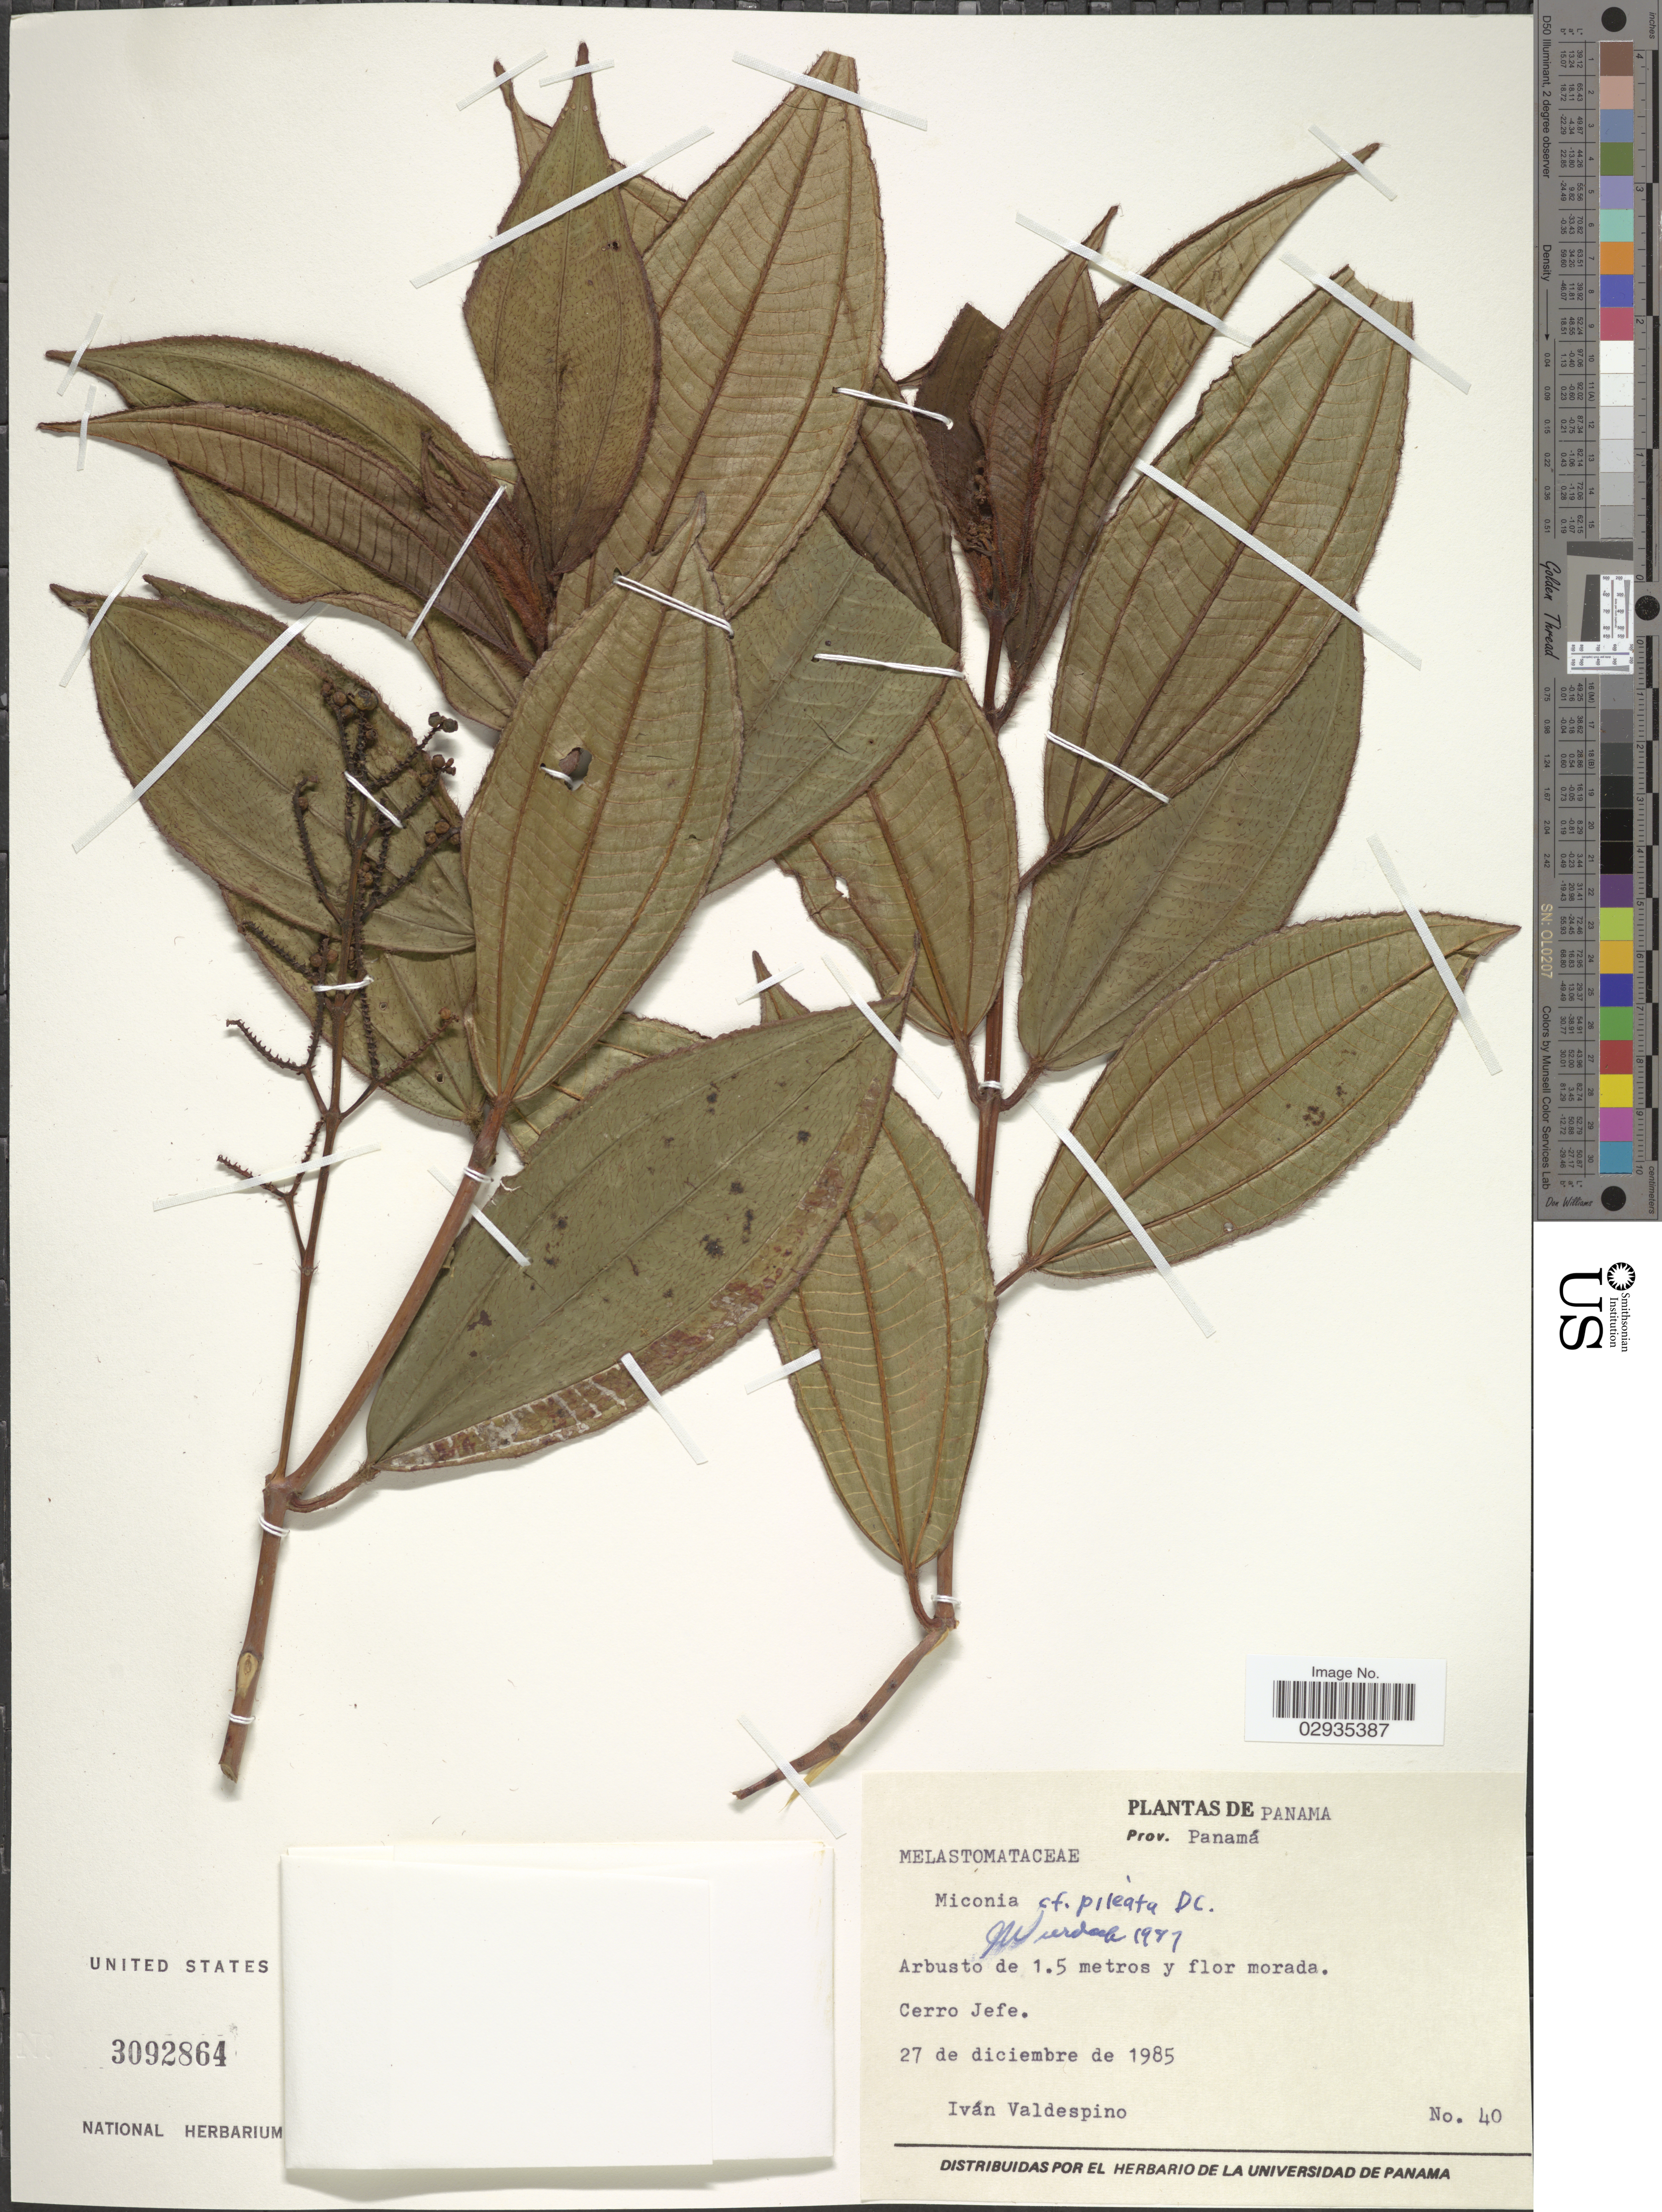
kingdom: Plantae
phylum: Tracheophyta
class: Magnoliopsida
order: Myrtales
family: Melastomataceae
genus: Miconia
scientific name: Miconia pileata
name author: DC.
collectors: I. Valdespino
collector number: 40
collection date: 1985-12-27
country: Panama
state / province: Panamá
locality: Cerro Jefe.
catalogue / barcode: US 3092864